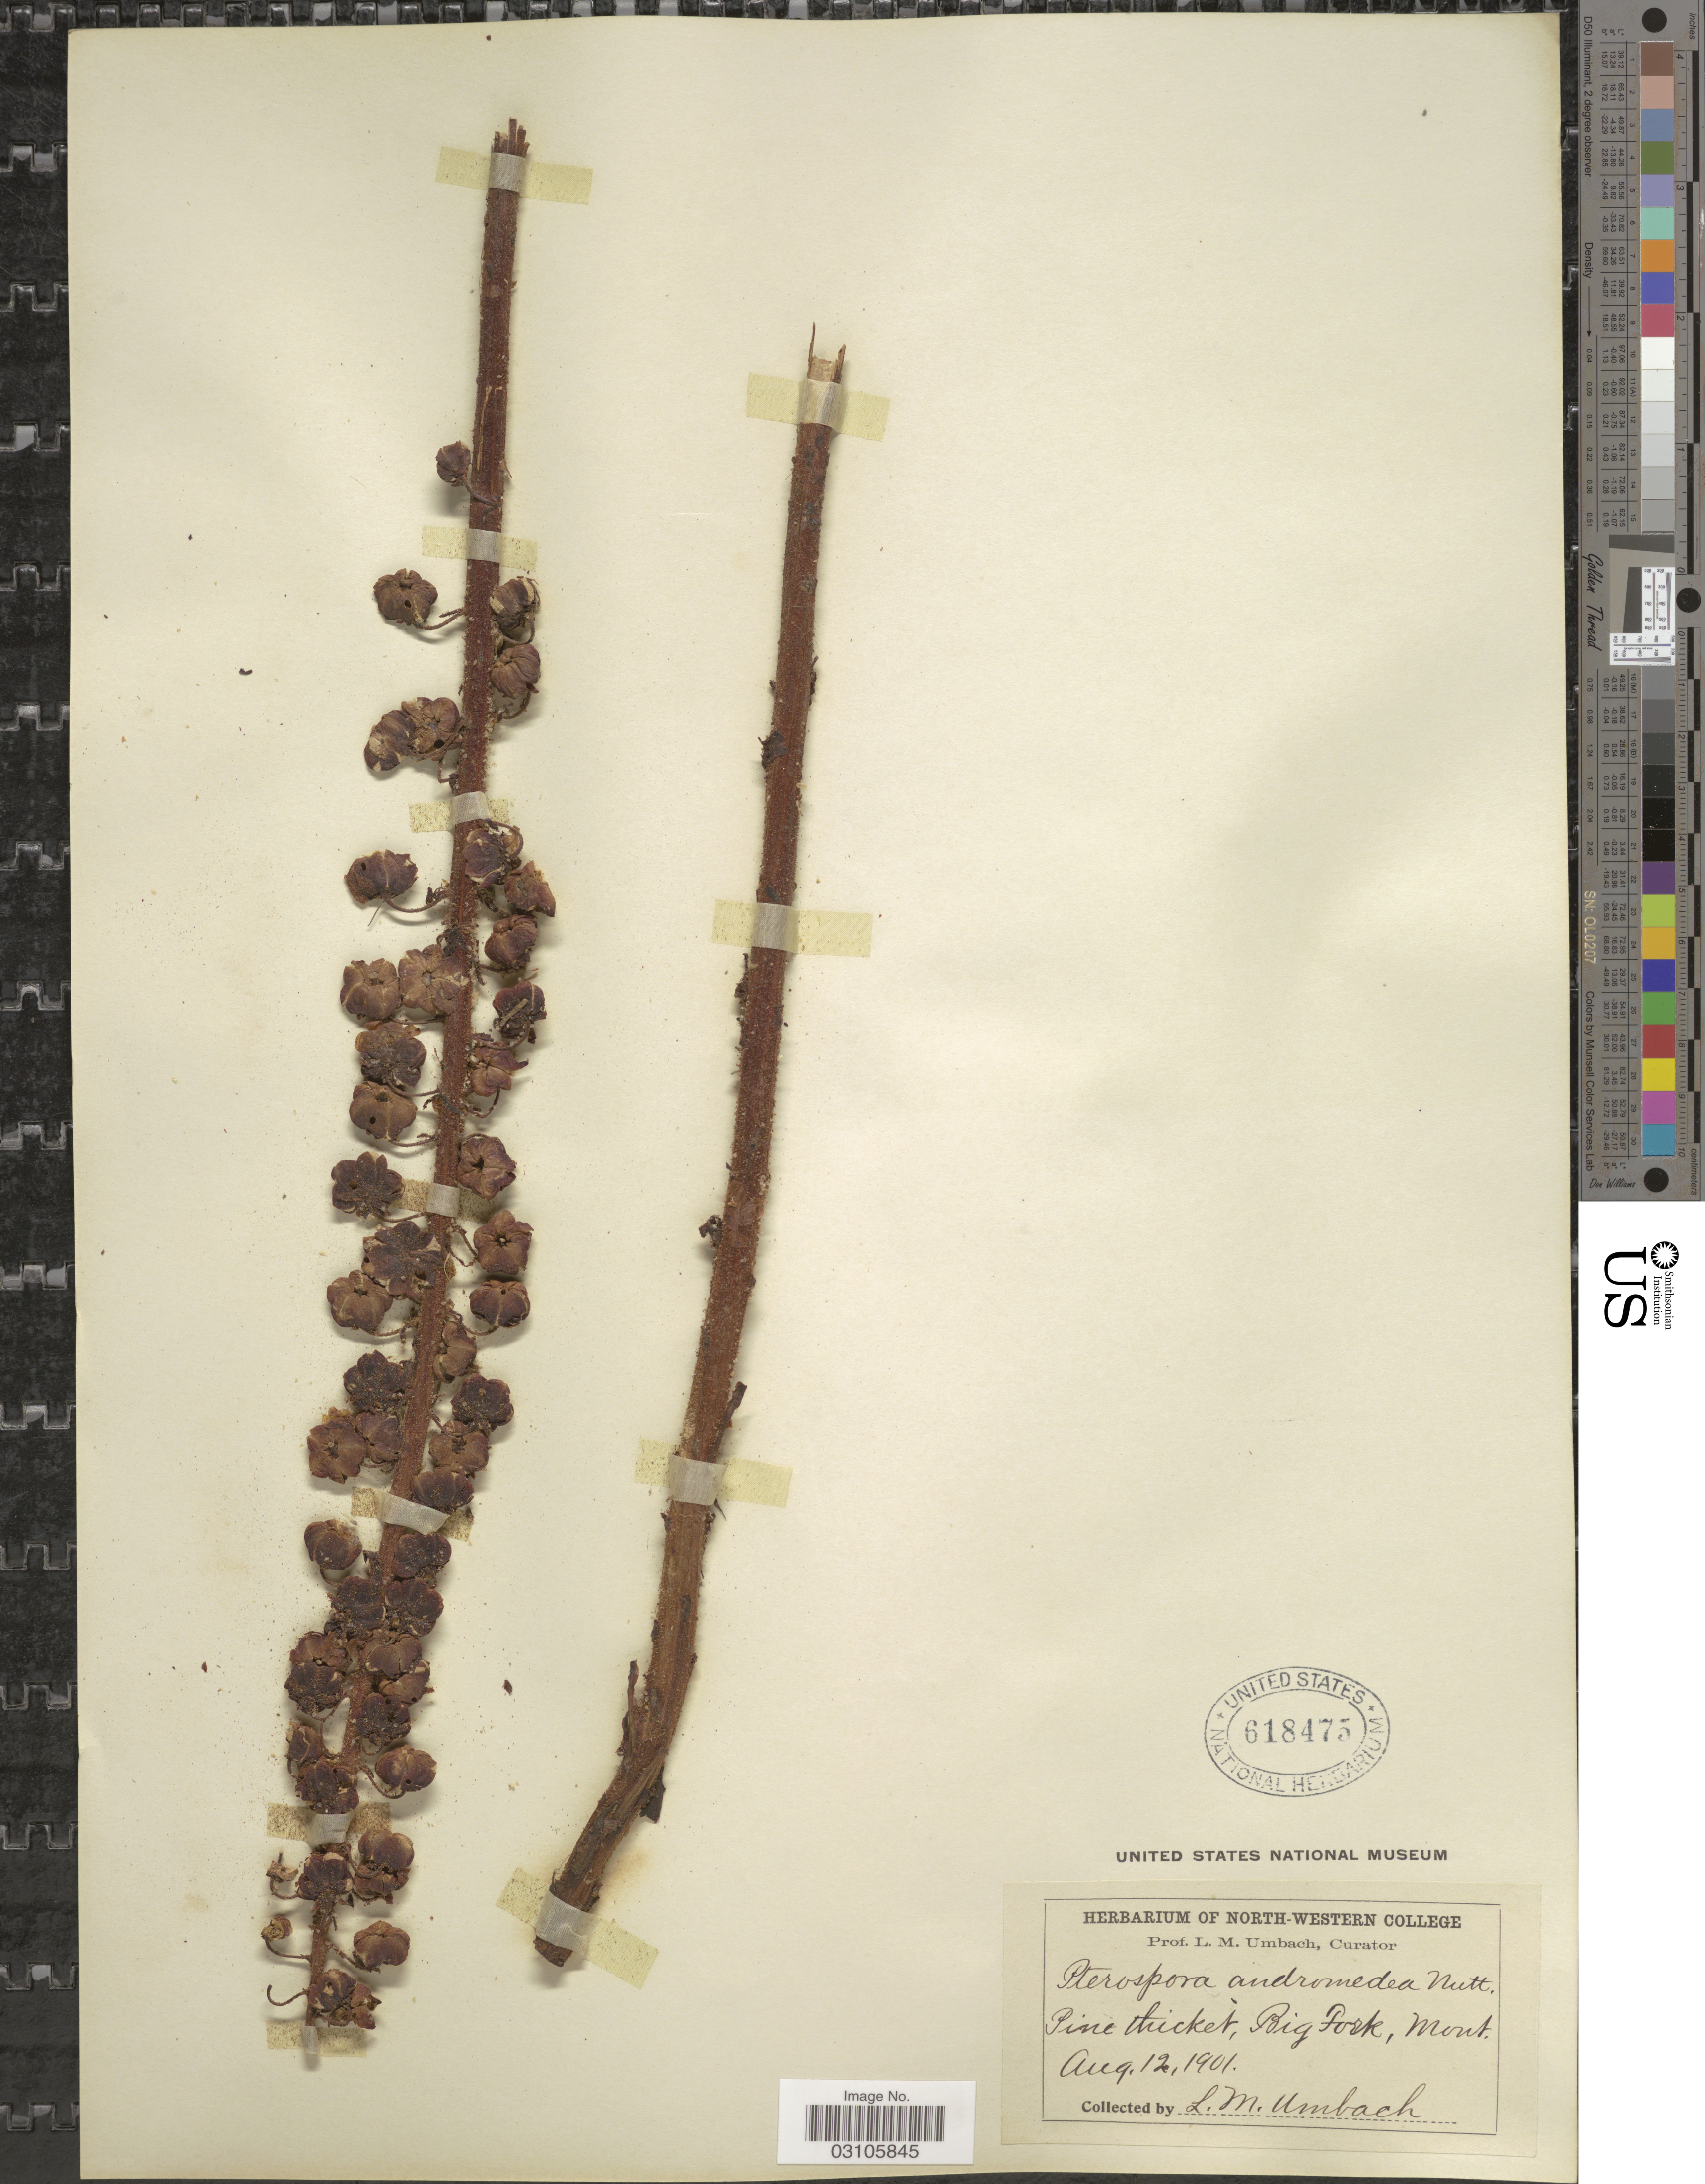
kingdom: Plantae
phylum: Tracheophyta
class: Magnoliopsida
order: Ericales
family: Ericaceae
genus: Pterospora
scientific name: Pterospora andromedea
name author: Nutt.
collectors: L. M. Umbach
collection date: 1901-08-12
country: United States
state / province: Montana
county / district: Flathead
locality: Big Fork.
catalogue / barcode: US 618475